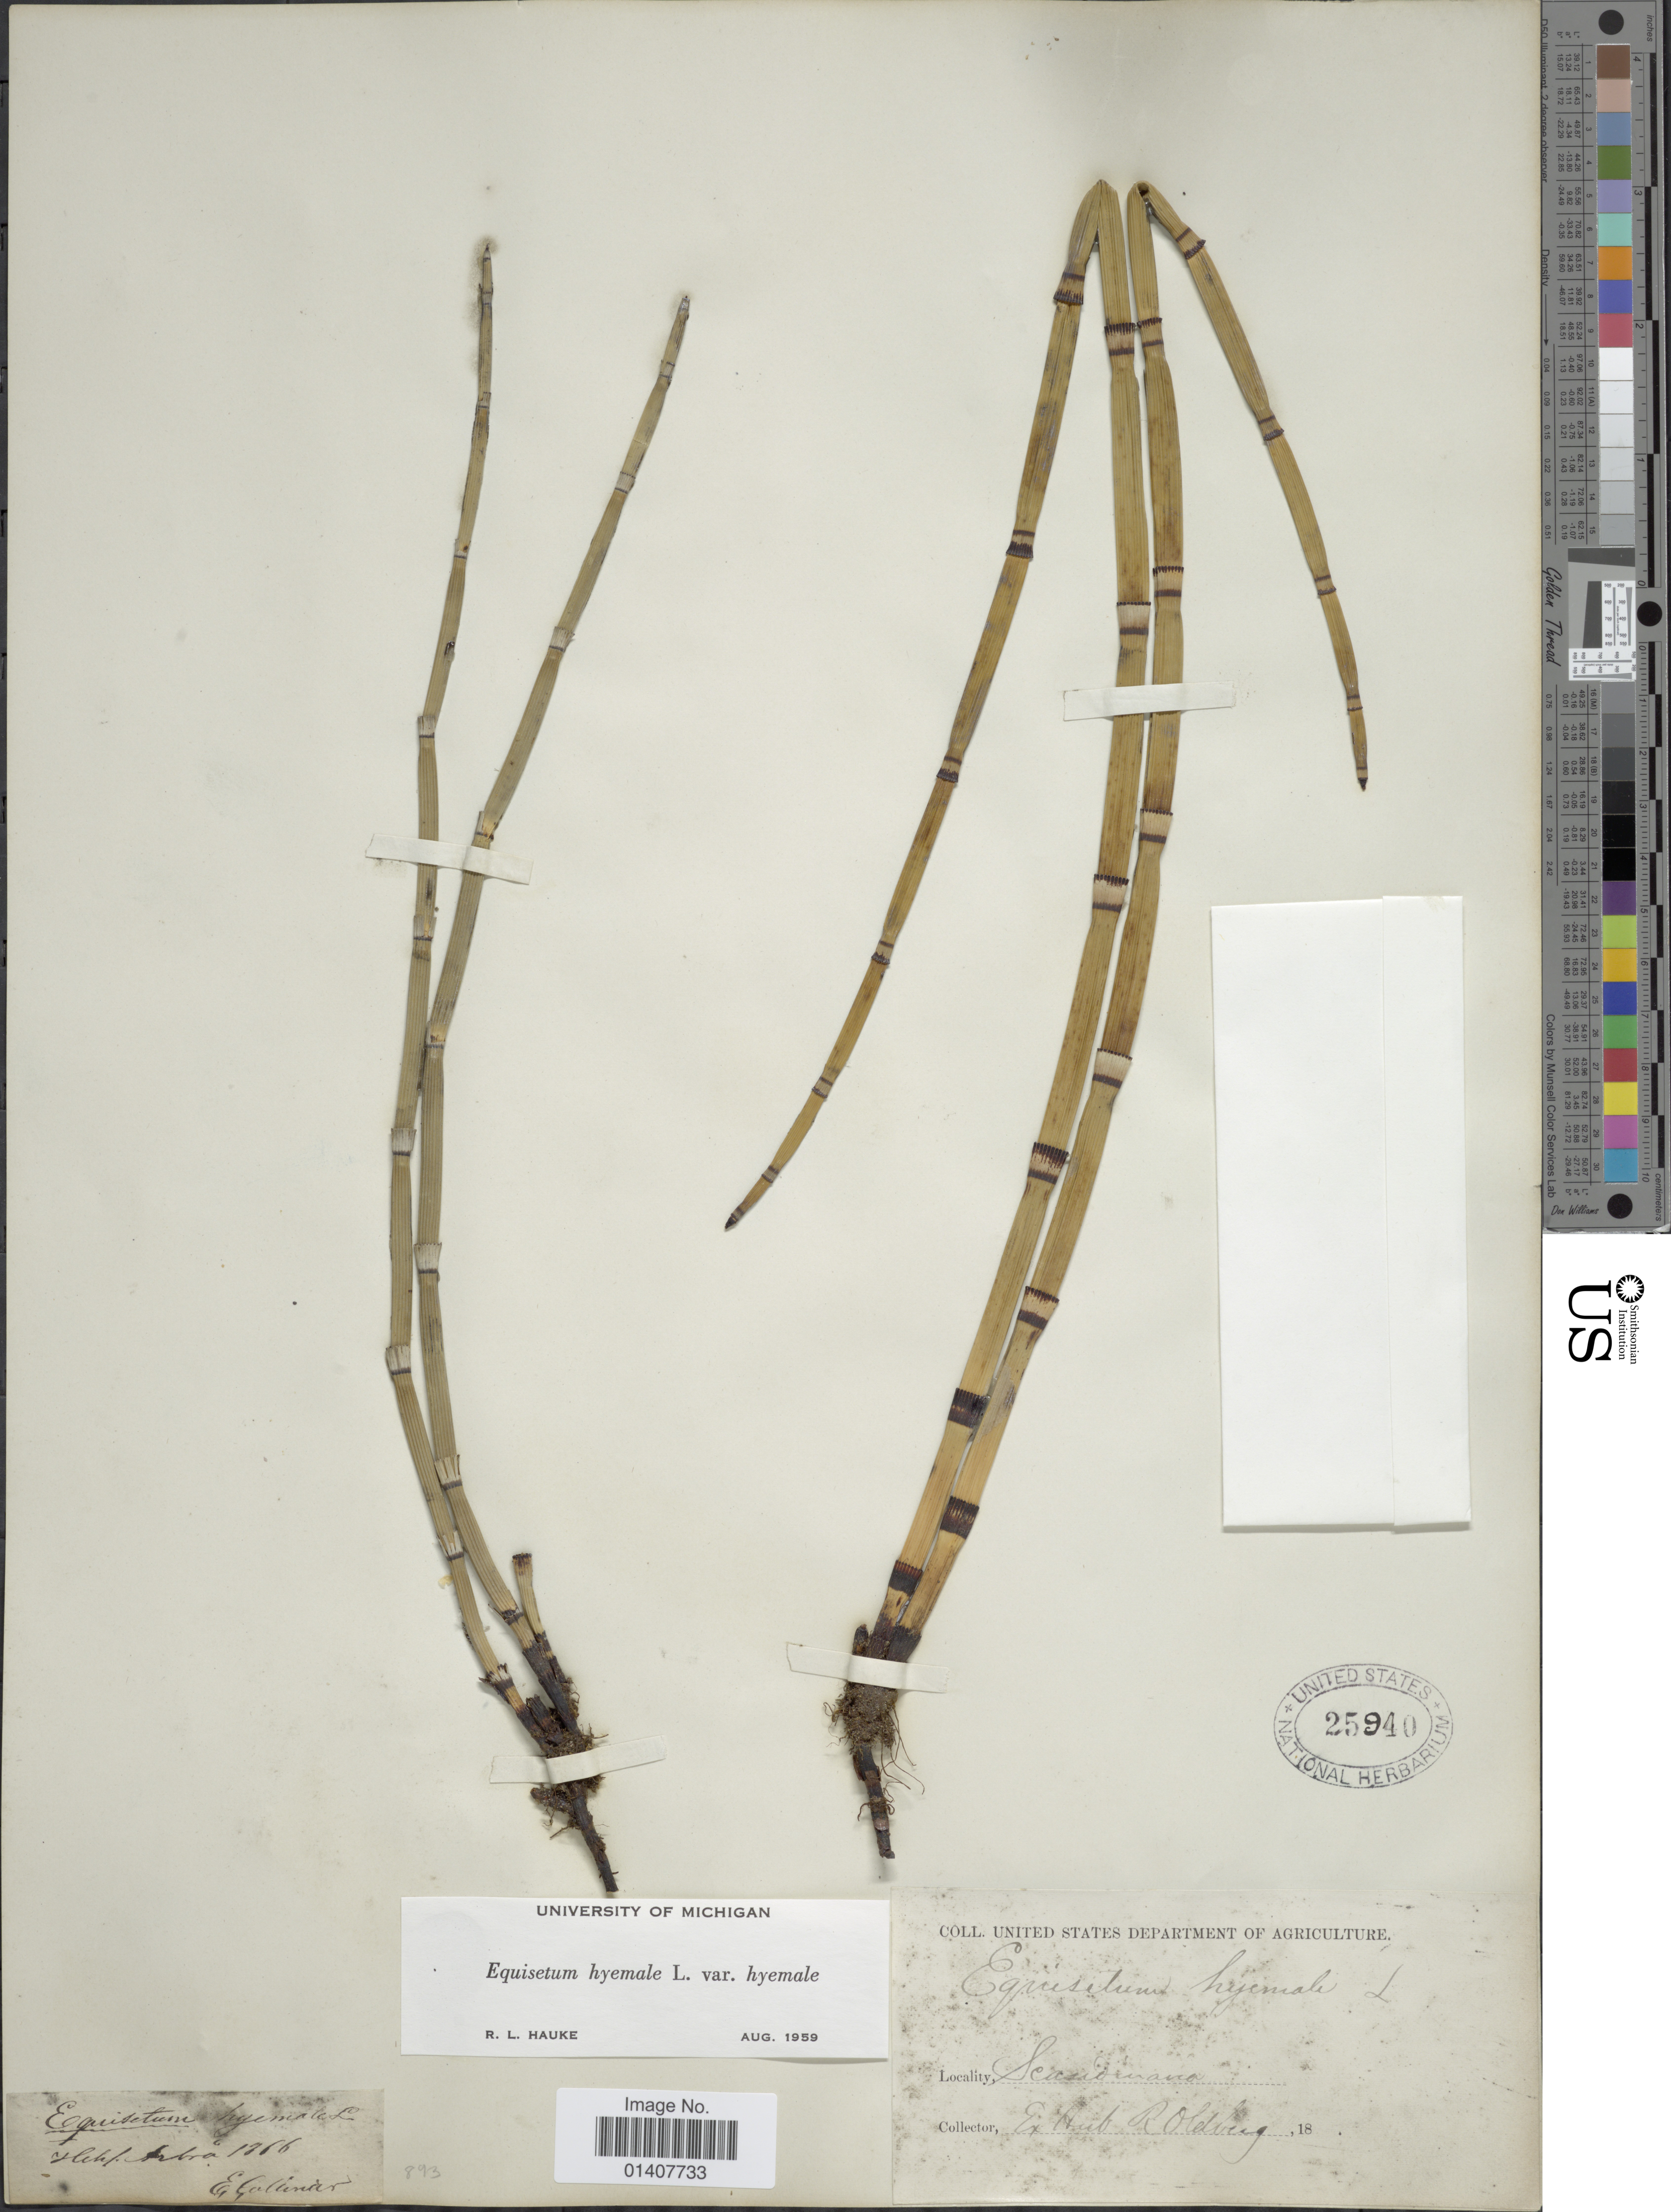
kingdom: Plantae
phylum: Tracheophyta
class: Polypodiopsida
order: Equisetales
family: Equisetaceae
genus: Equisetum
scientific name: Equisetum hyemale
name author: L.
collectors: ex herb. R. Oldberg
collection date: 1866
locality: [illegible text] Scandinavia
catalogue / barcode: US 25940